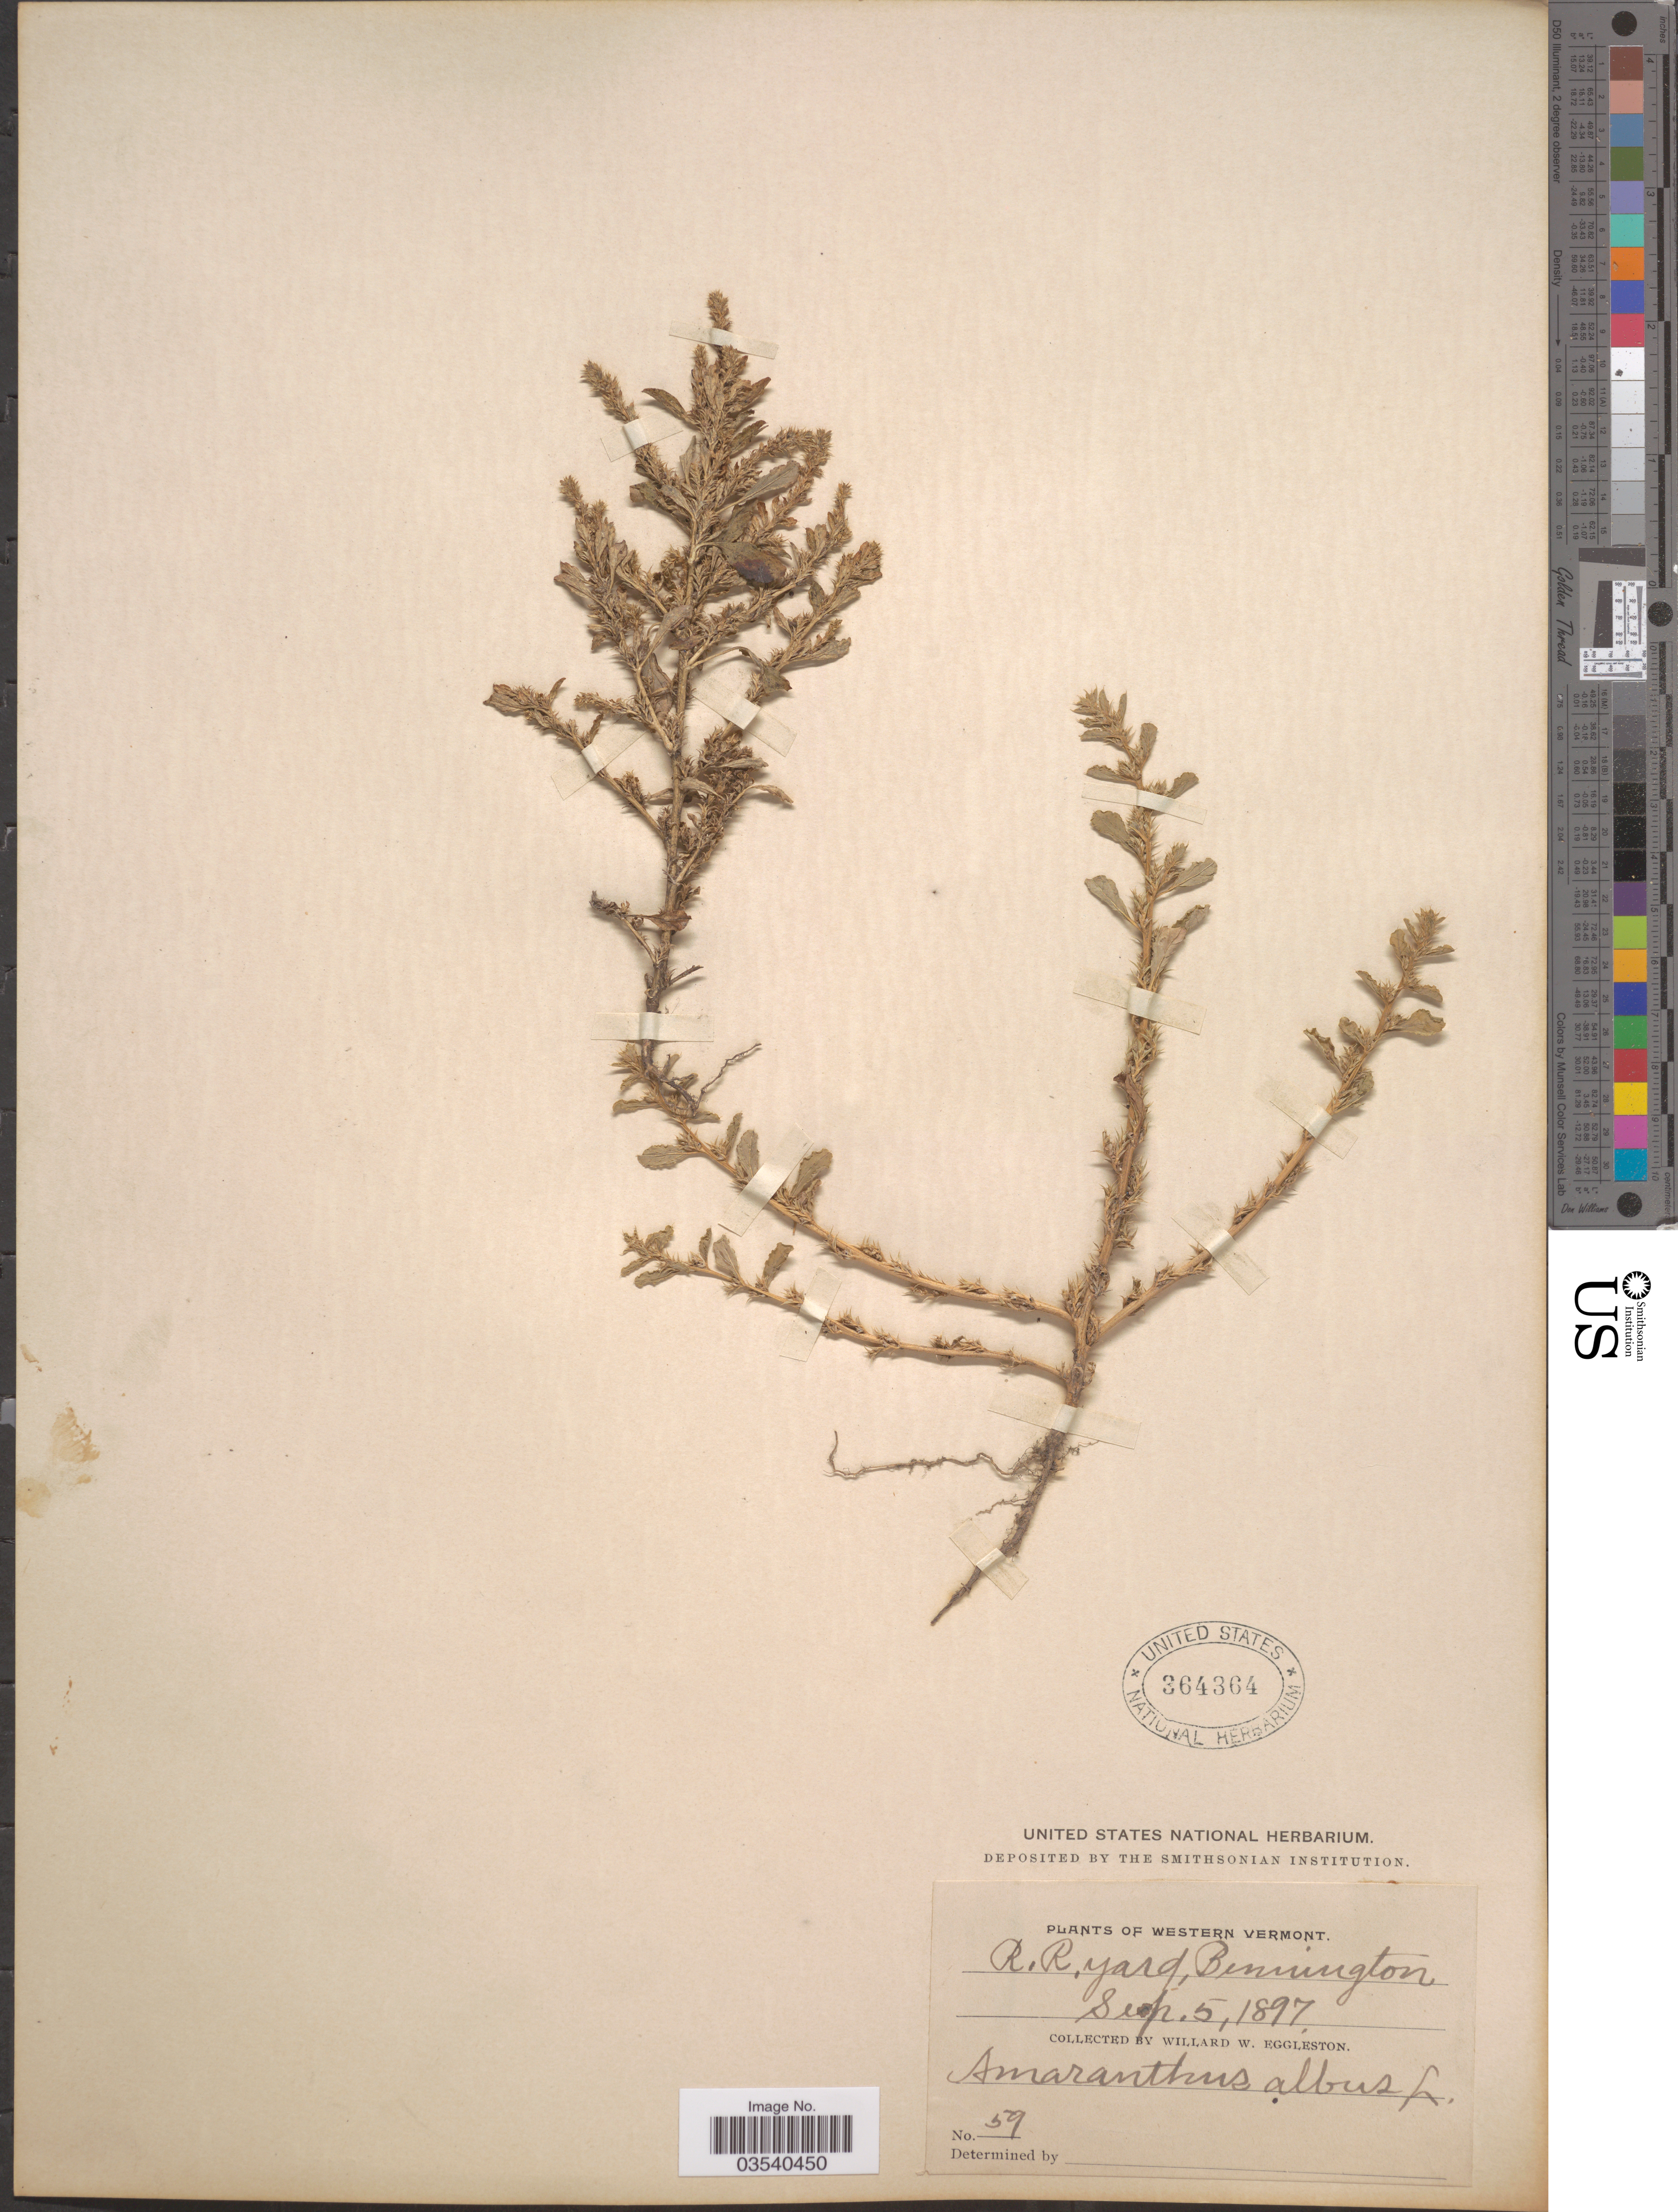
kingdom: Plantae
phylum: Tracheophyta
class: Magnoliopsida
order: Caryophyllales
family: Amaranthaceae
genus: Amaranthus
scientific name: Amaranthus graecizans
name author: L.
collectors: W. W. Eggleston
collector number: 59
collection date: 1897-09-05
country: United States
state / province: Vermont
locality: Western Vermont. R.R. yard, Bennington.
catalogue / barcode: US 364364